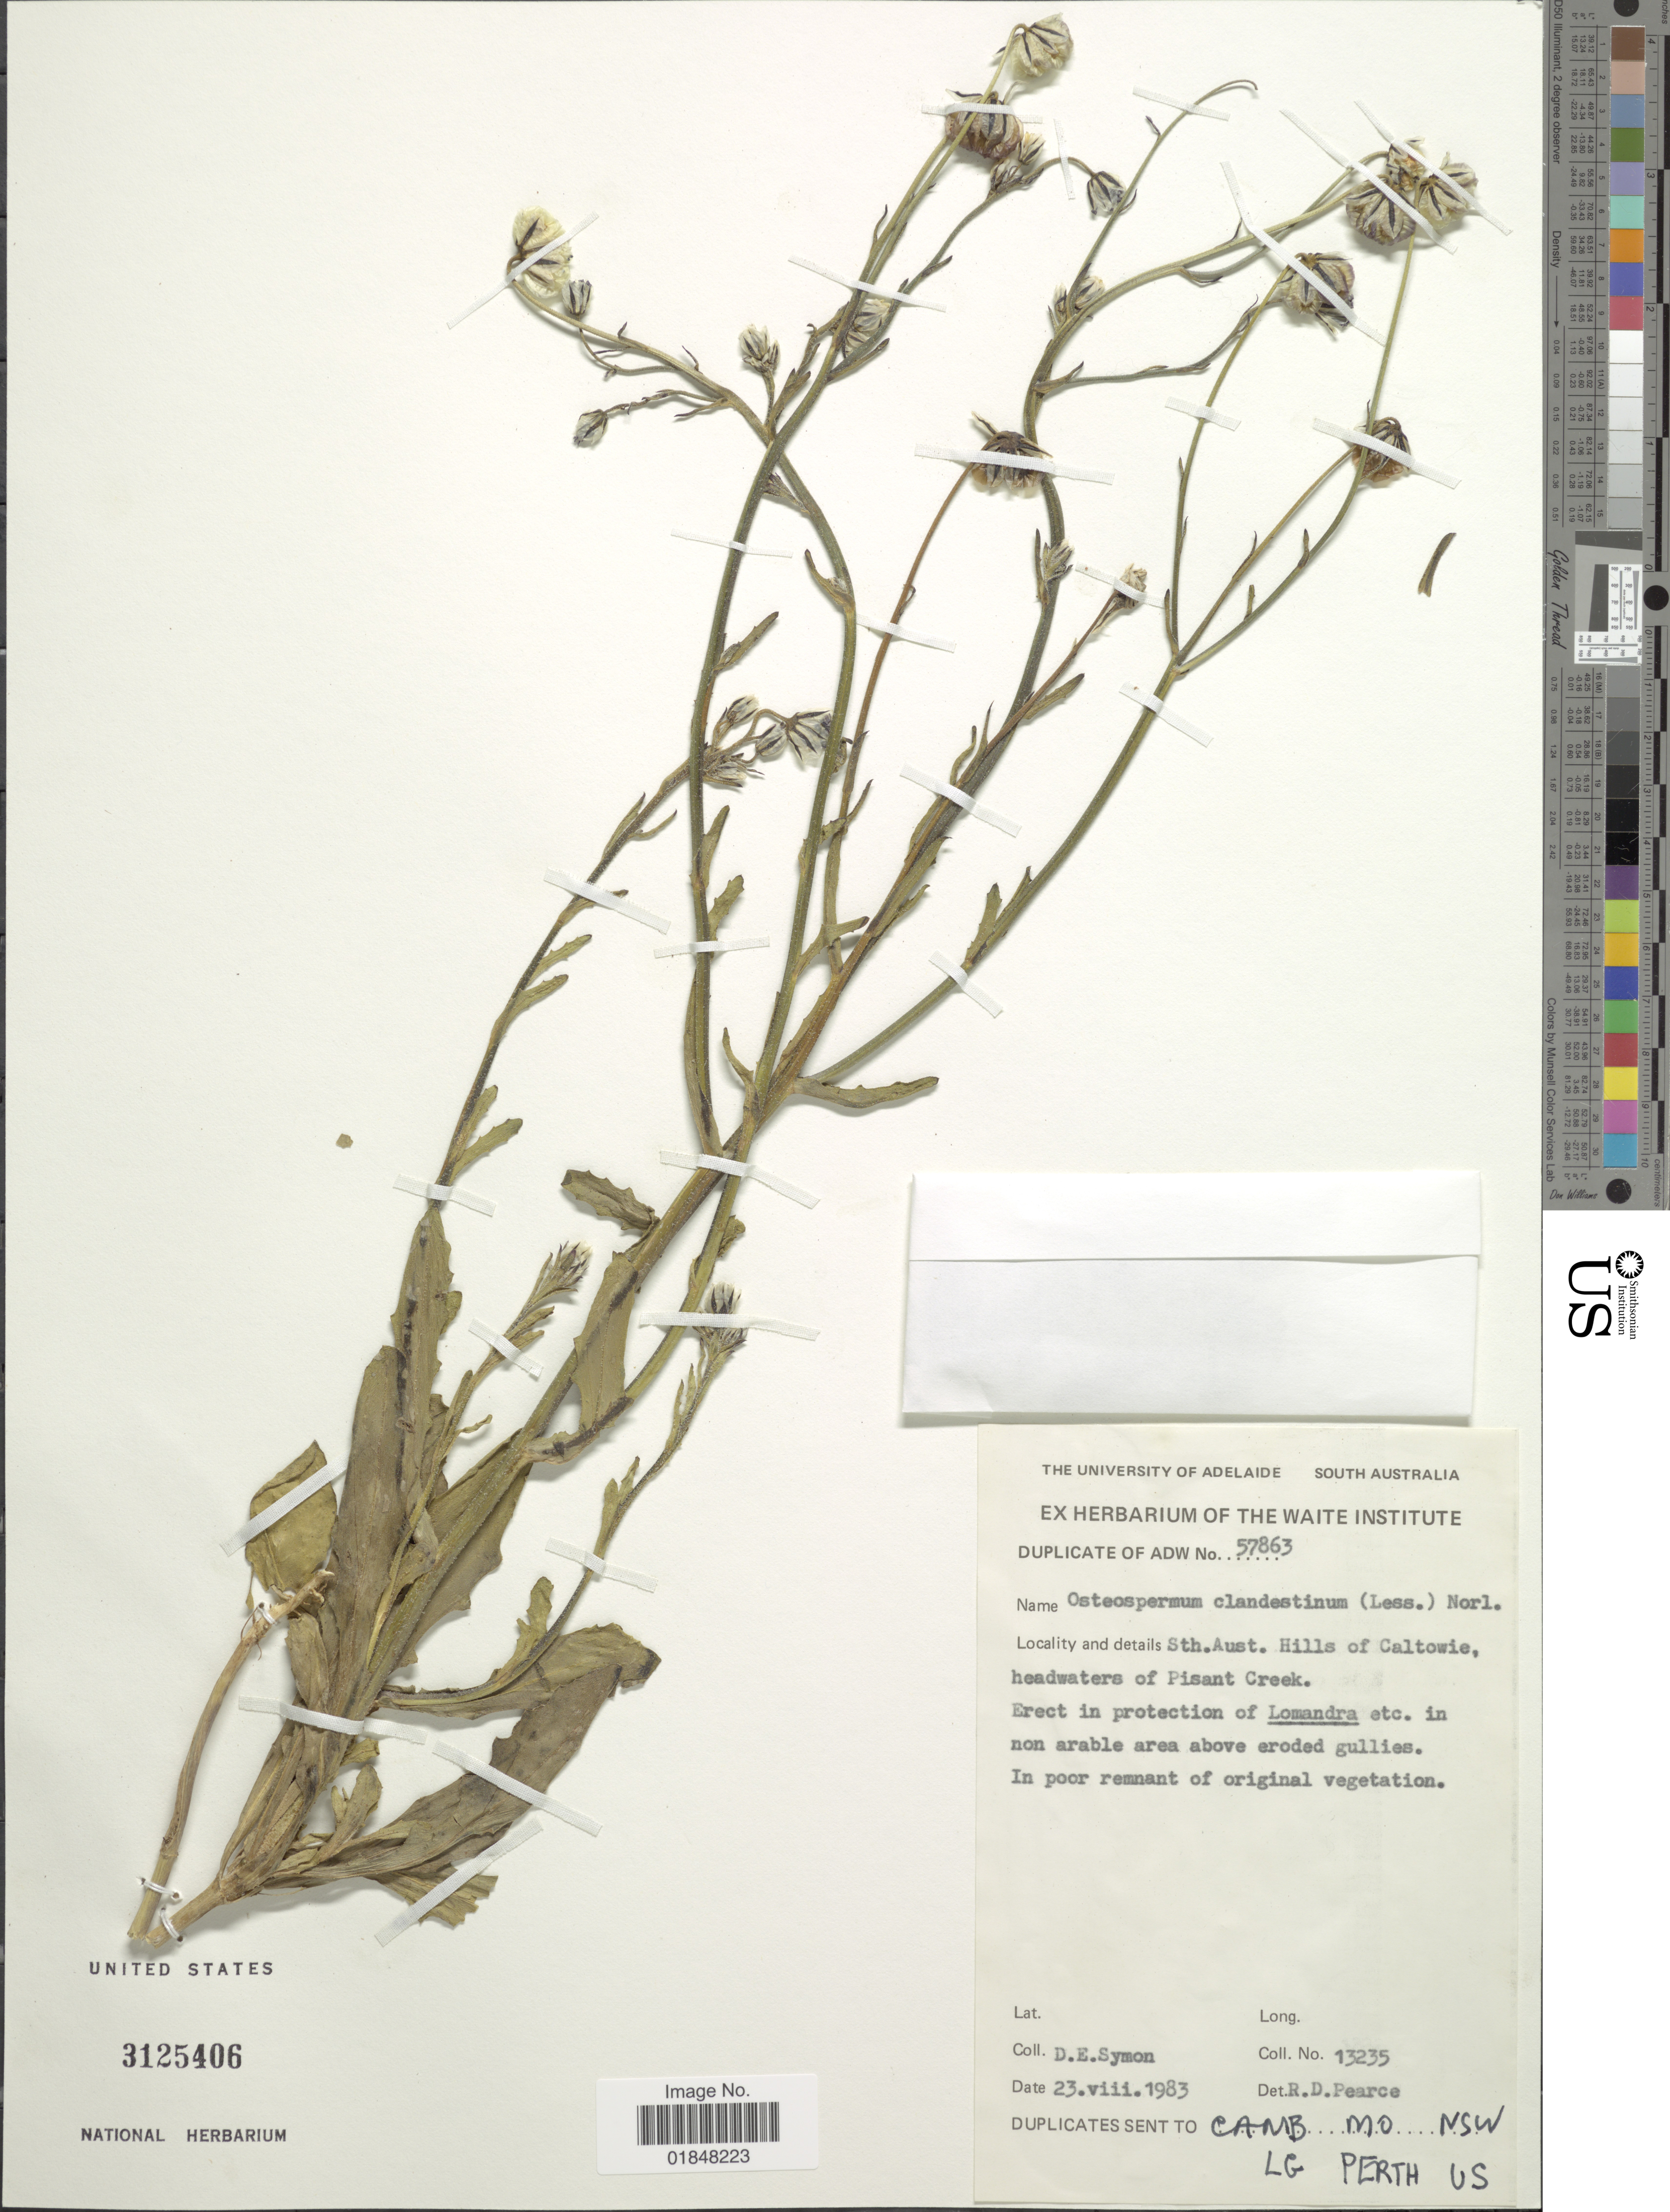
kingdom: Plantae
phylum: Tracheophyta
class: Magnoliopsida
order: Asterales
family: Asteraceae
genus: Osteospermum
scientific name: Osteospermum clandestinum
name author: (Less.) Norl.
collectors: D. Symon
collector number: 13235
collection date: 1983-08-23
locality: Sth. Aust. Hills of Caltowie, headwaters of Pisant Creek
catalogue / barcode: US 3125406